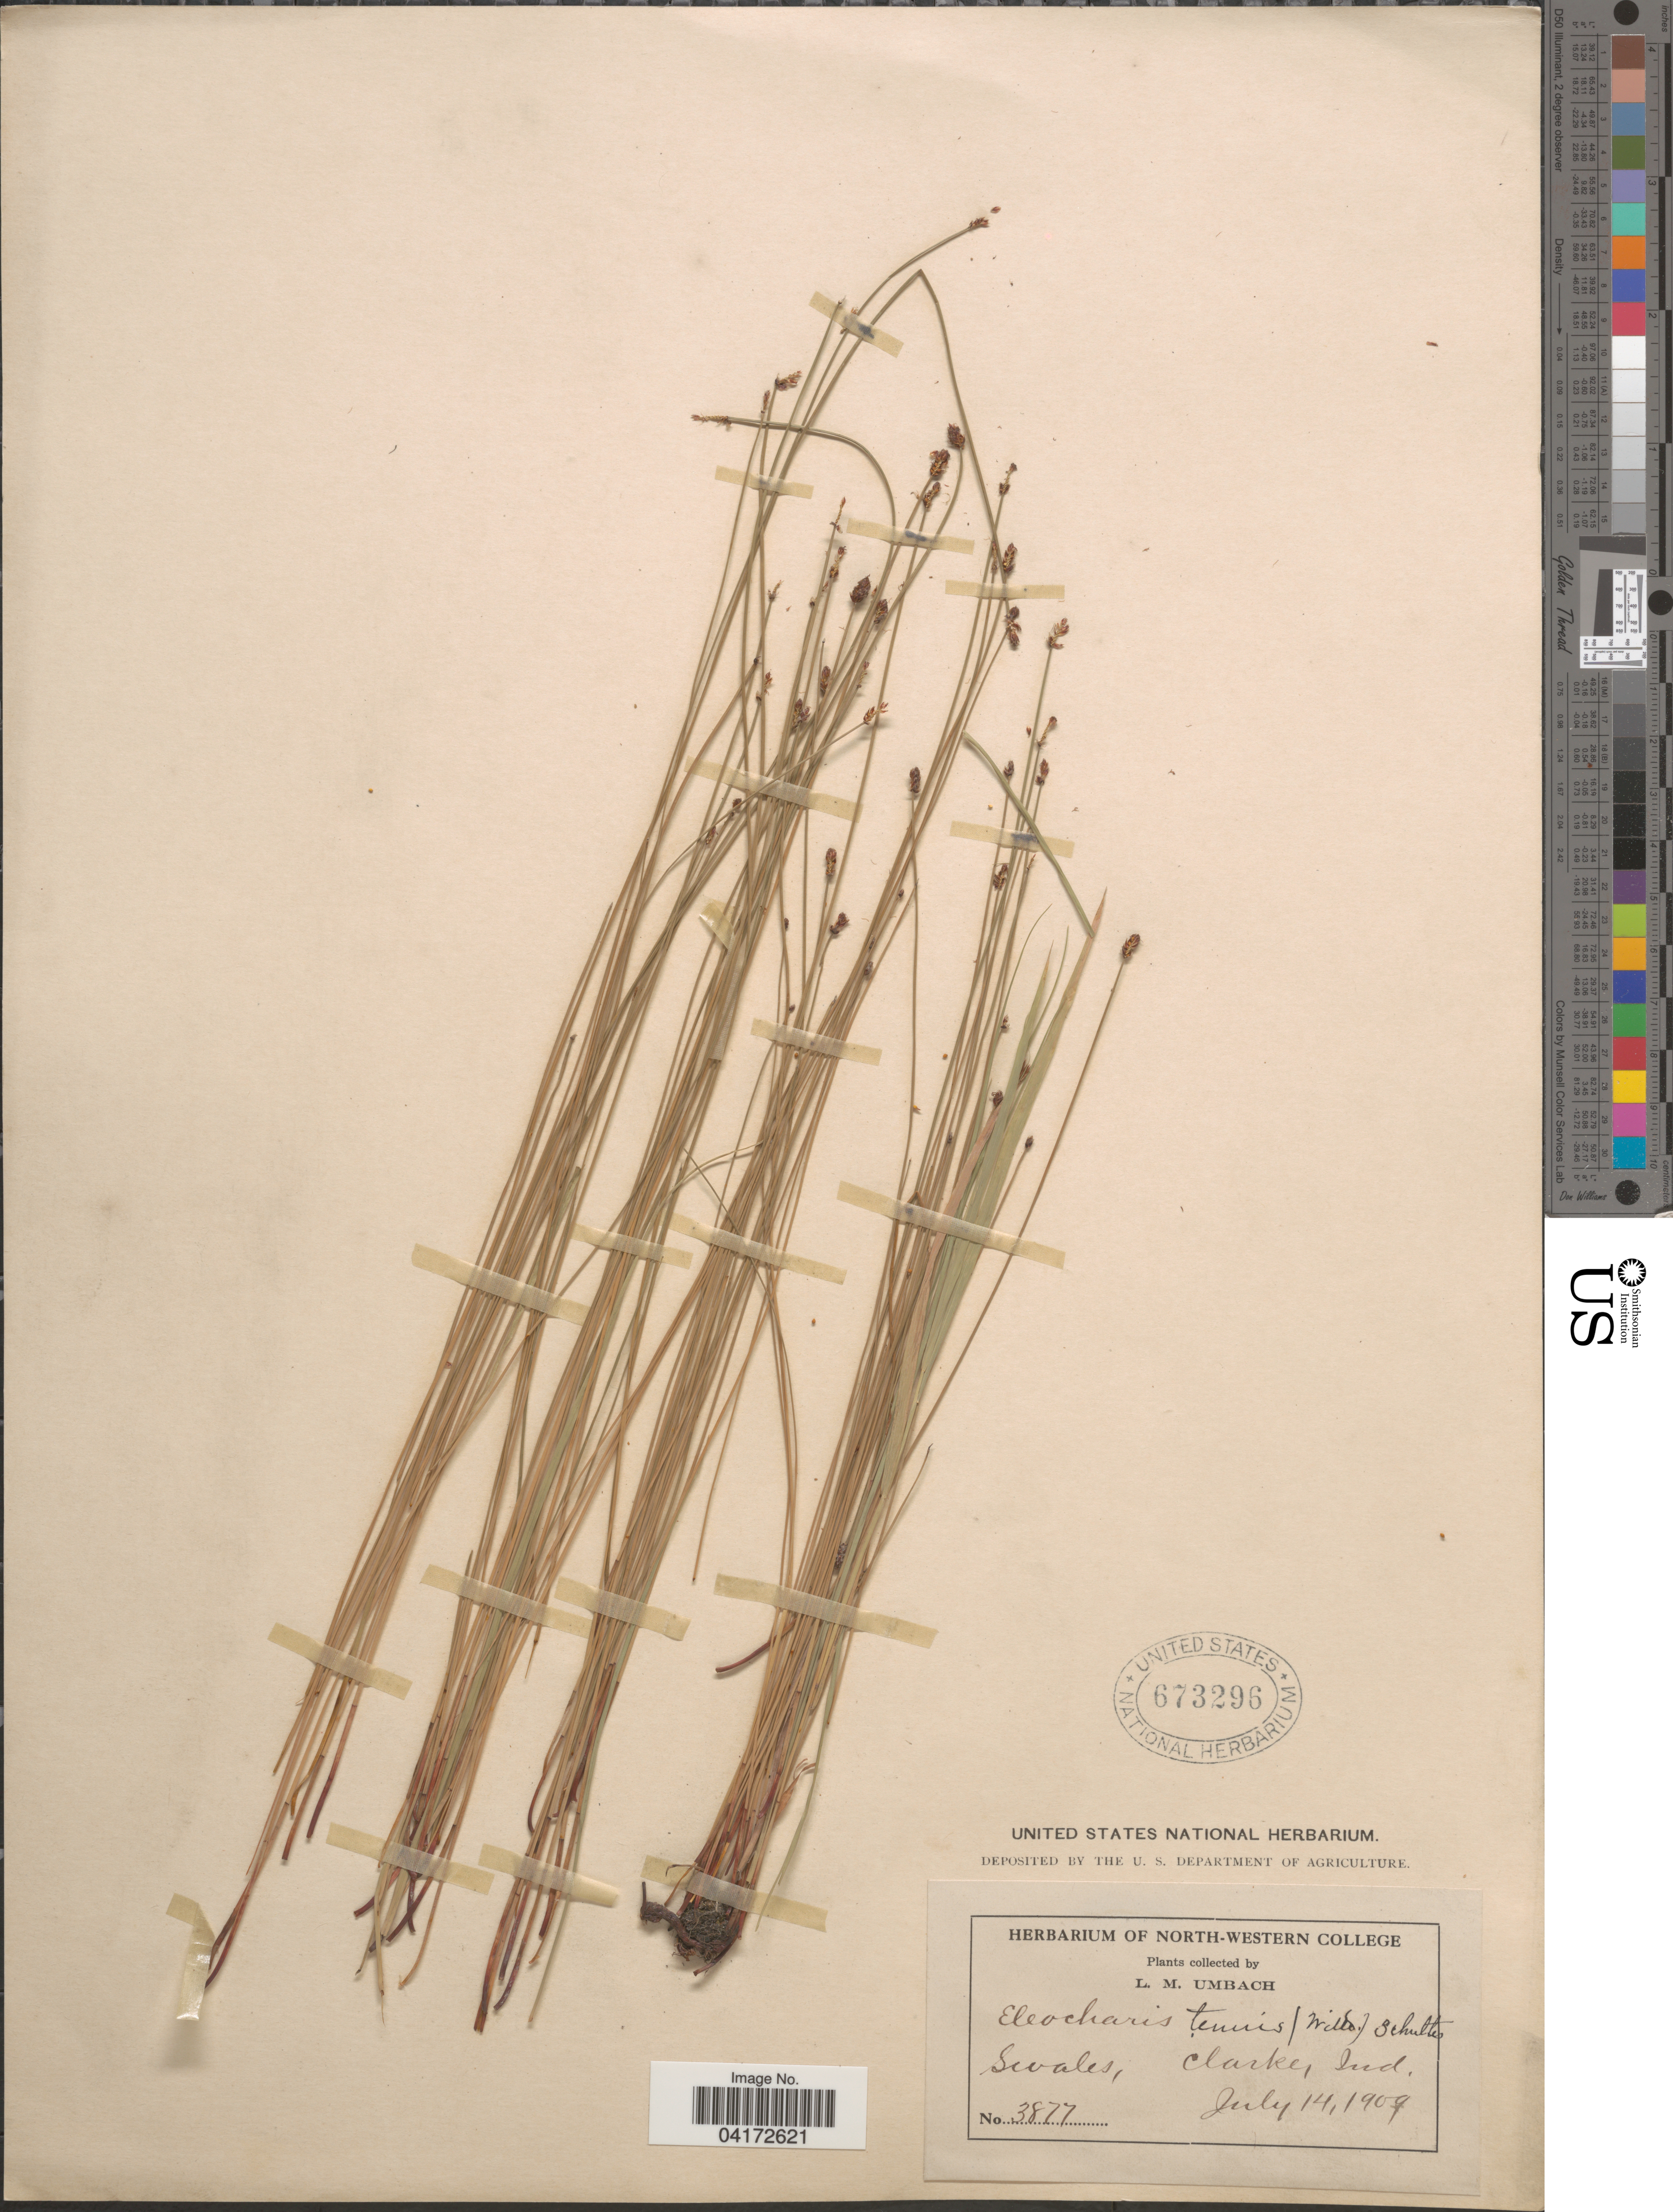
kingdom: Plantae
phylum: Tracheophyta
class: Liliopsida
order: Poales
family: Cyperaceae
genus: Eleocharis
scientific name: Eleocharis tenuis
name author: (Willd.) Schult.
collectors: L. M. Umbach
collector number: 3877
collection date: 1909-07-14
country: United States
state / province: Indiana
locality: Clarke.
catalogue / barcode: US 673296